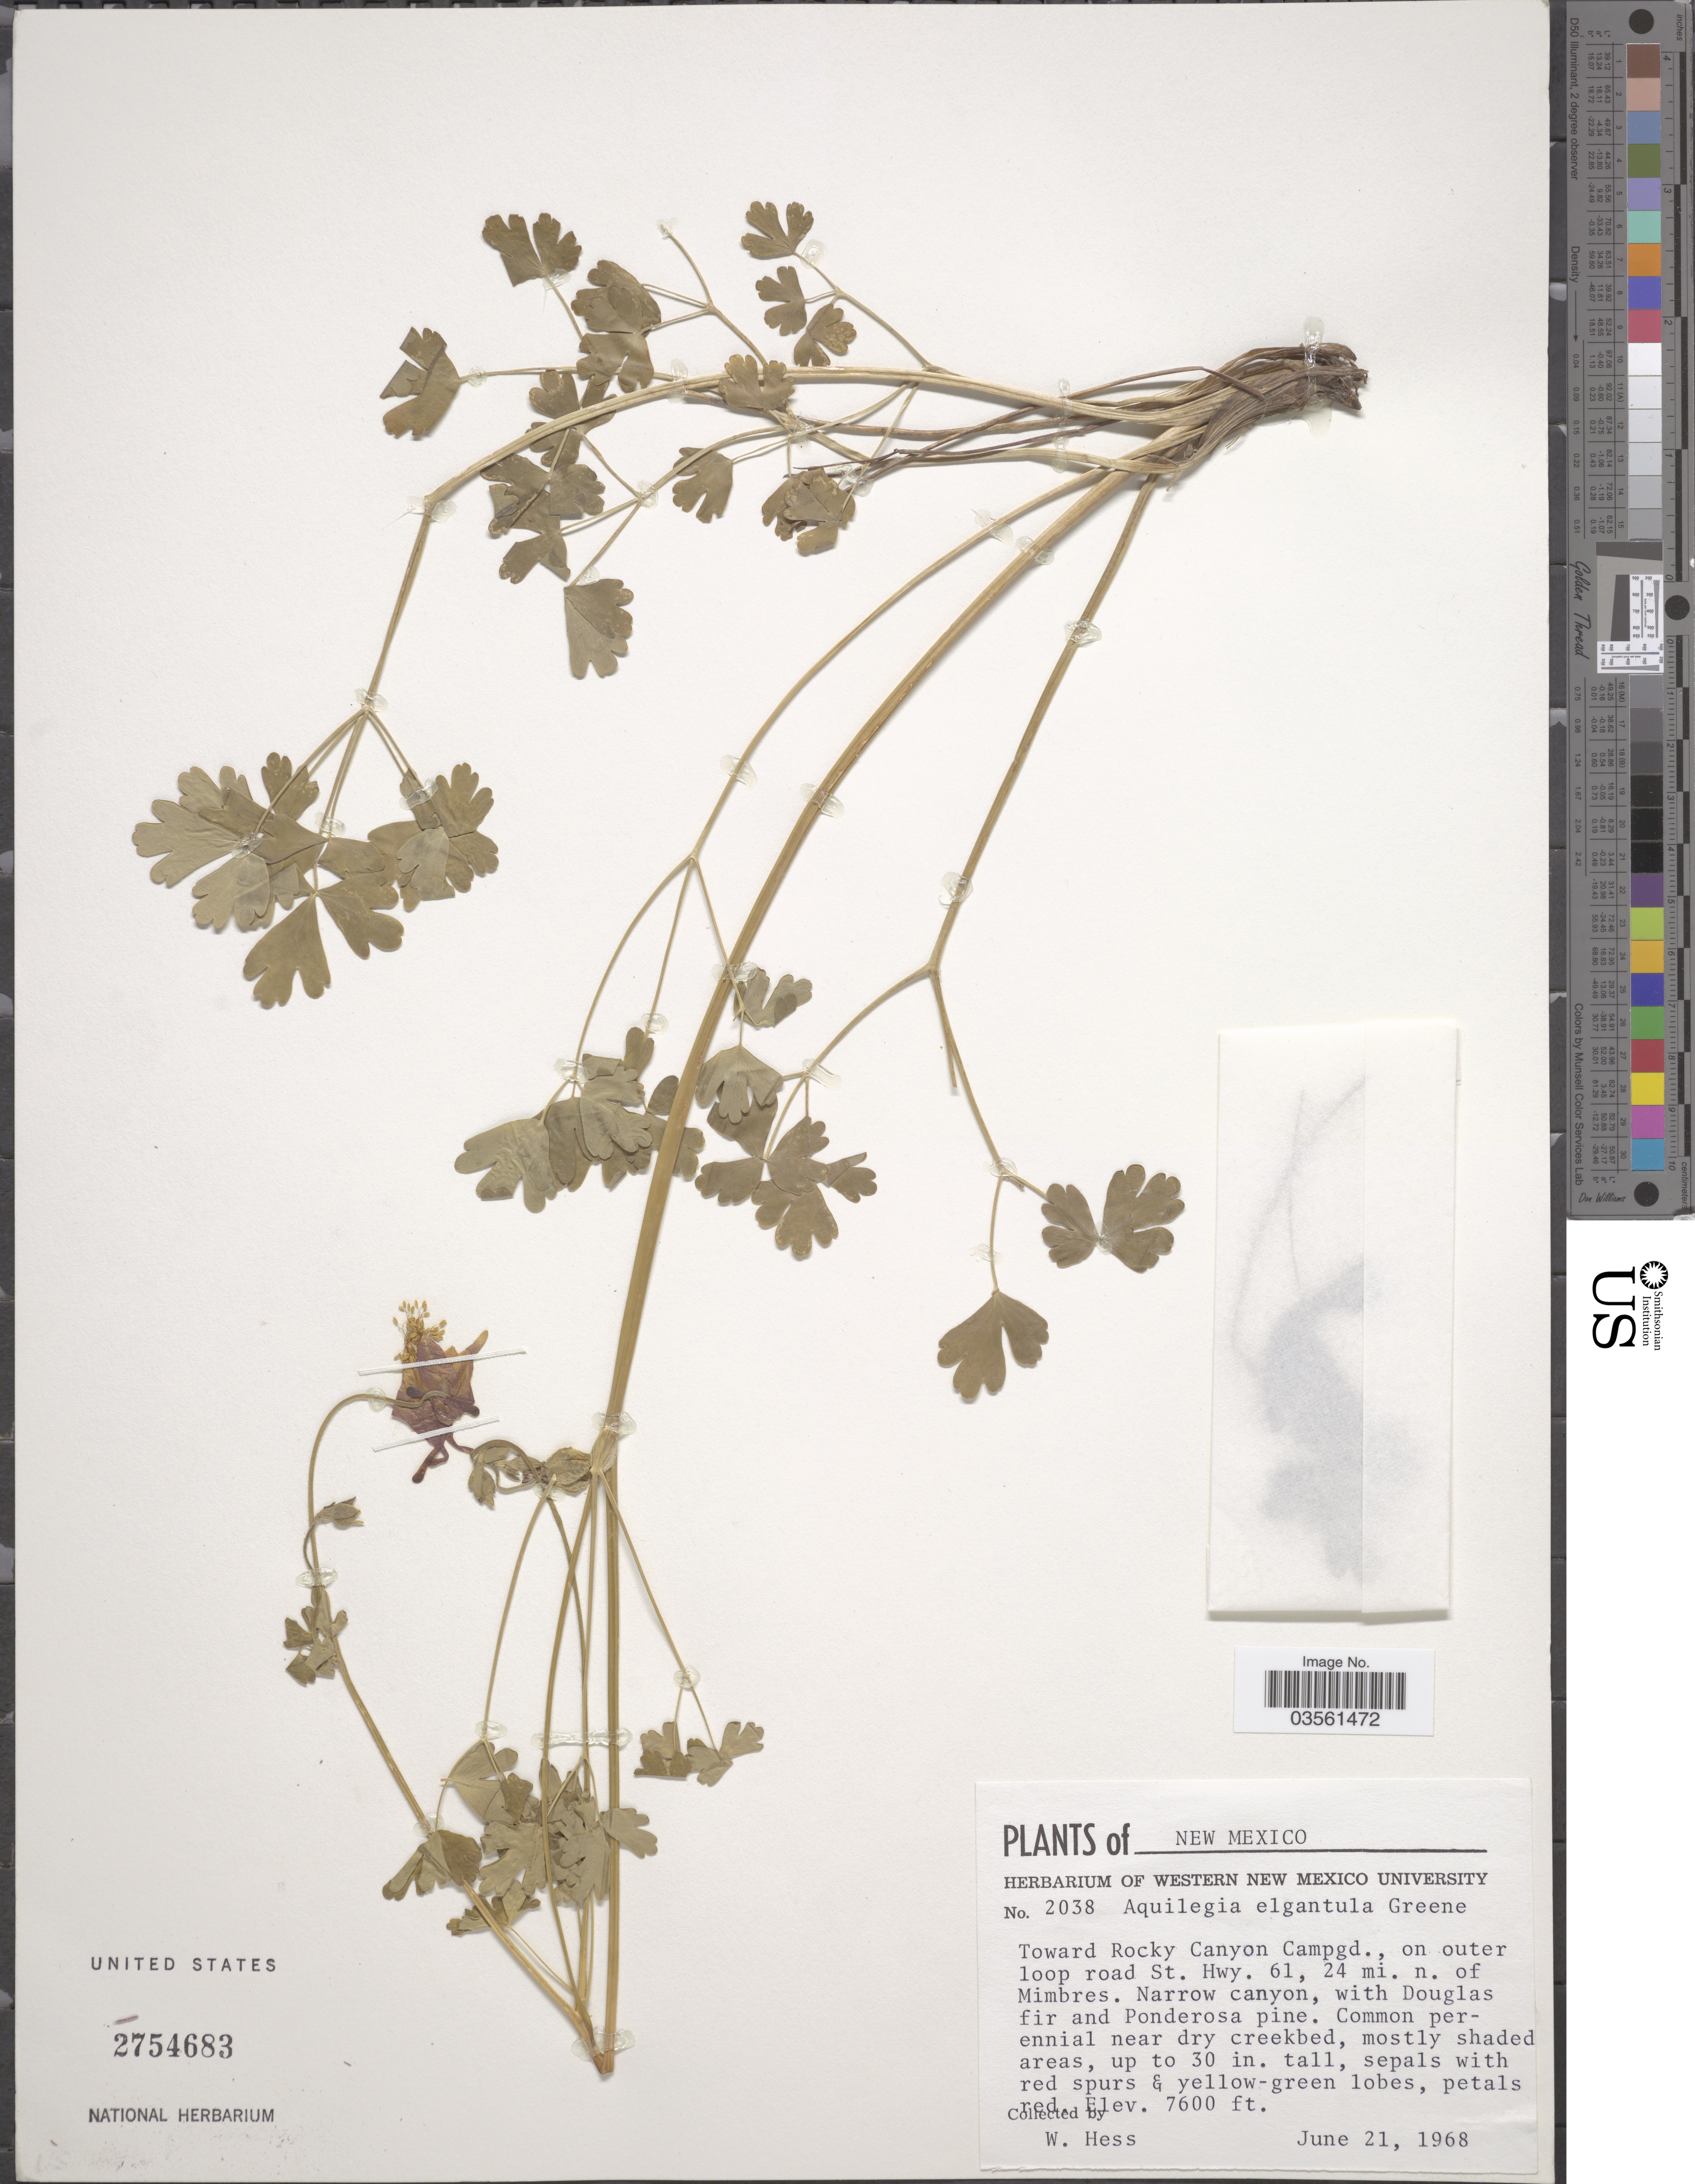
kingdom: Plantae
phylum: Tracheophyta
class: Magnoliopsida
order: Ranunculales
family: Ranunculaceae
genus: Aquilegia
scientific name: Aquilegia elegantula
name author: Greene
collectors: W. Hess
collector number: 2038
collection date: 1968-06-21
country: United States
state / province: New Mexico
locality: Toward Rocky Canyon Campgd., on outer loop road St. Hwy. 61, 24 mi. n. of Mimbres.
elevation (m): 2316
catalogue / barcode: US 2754683